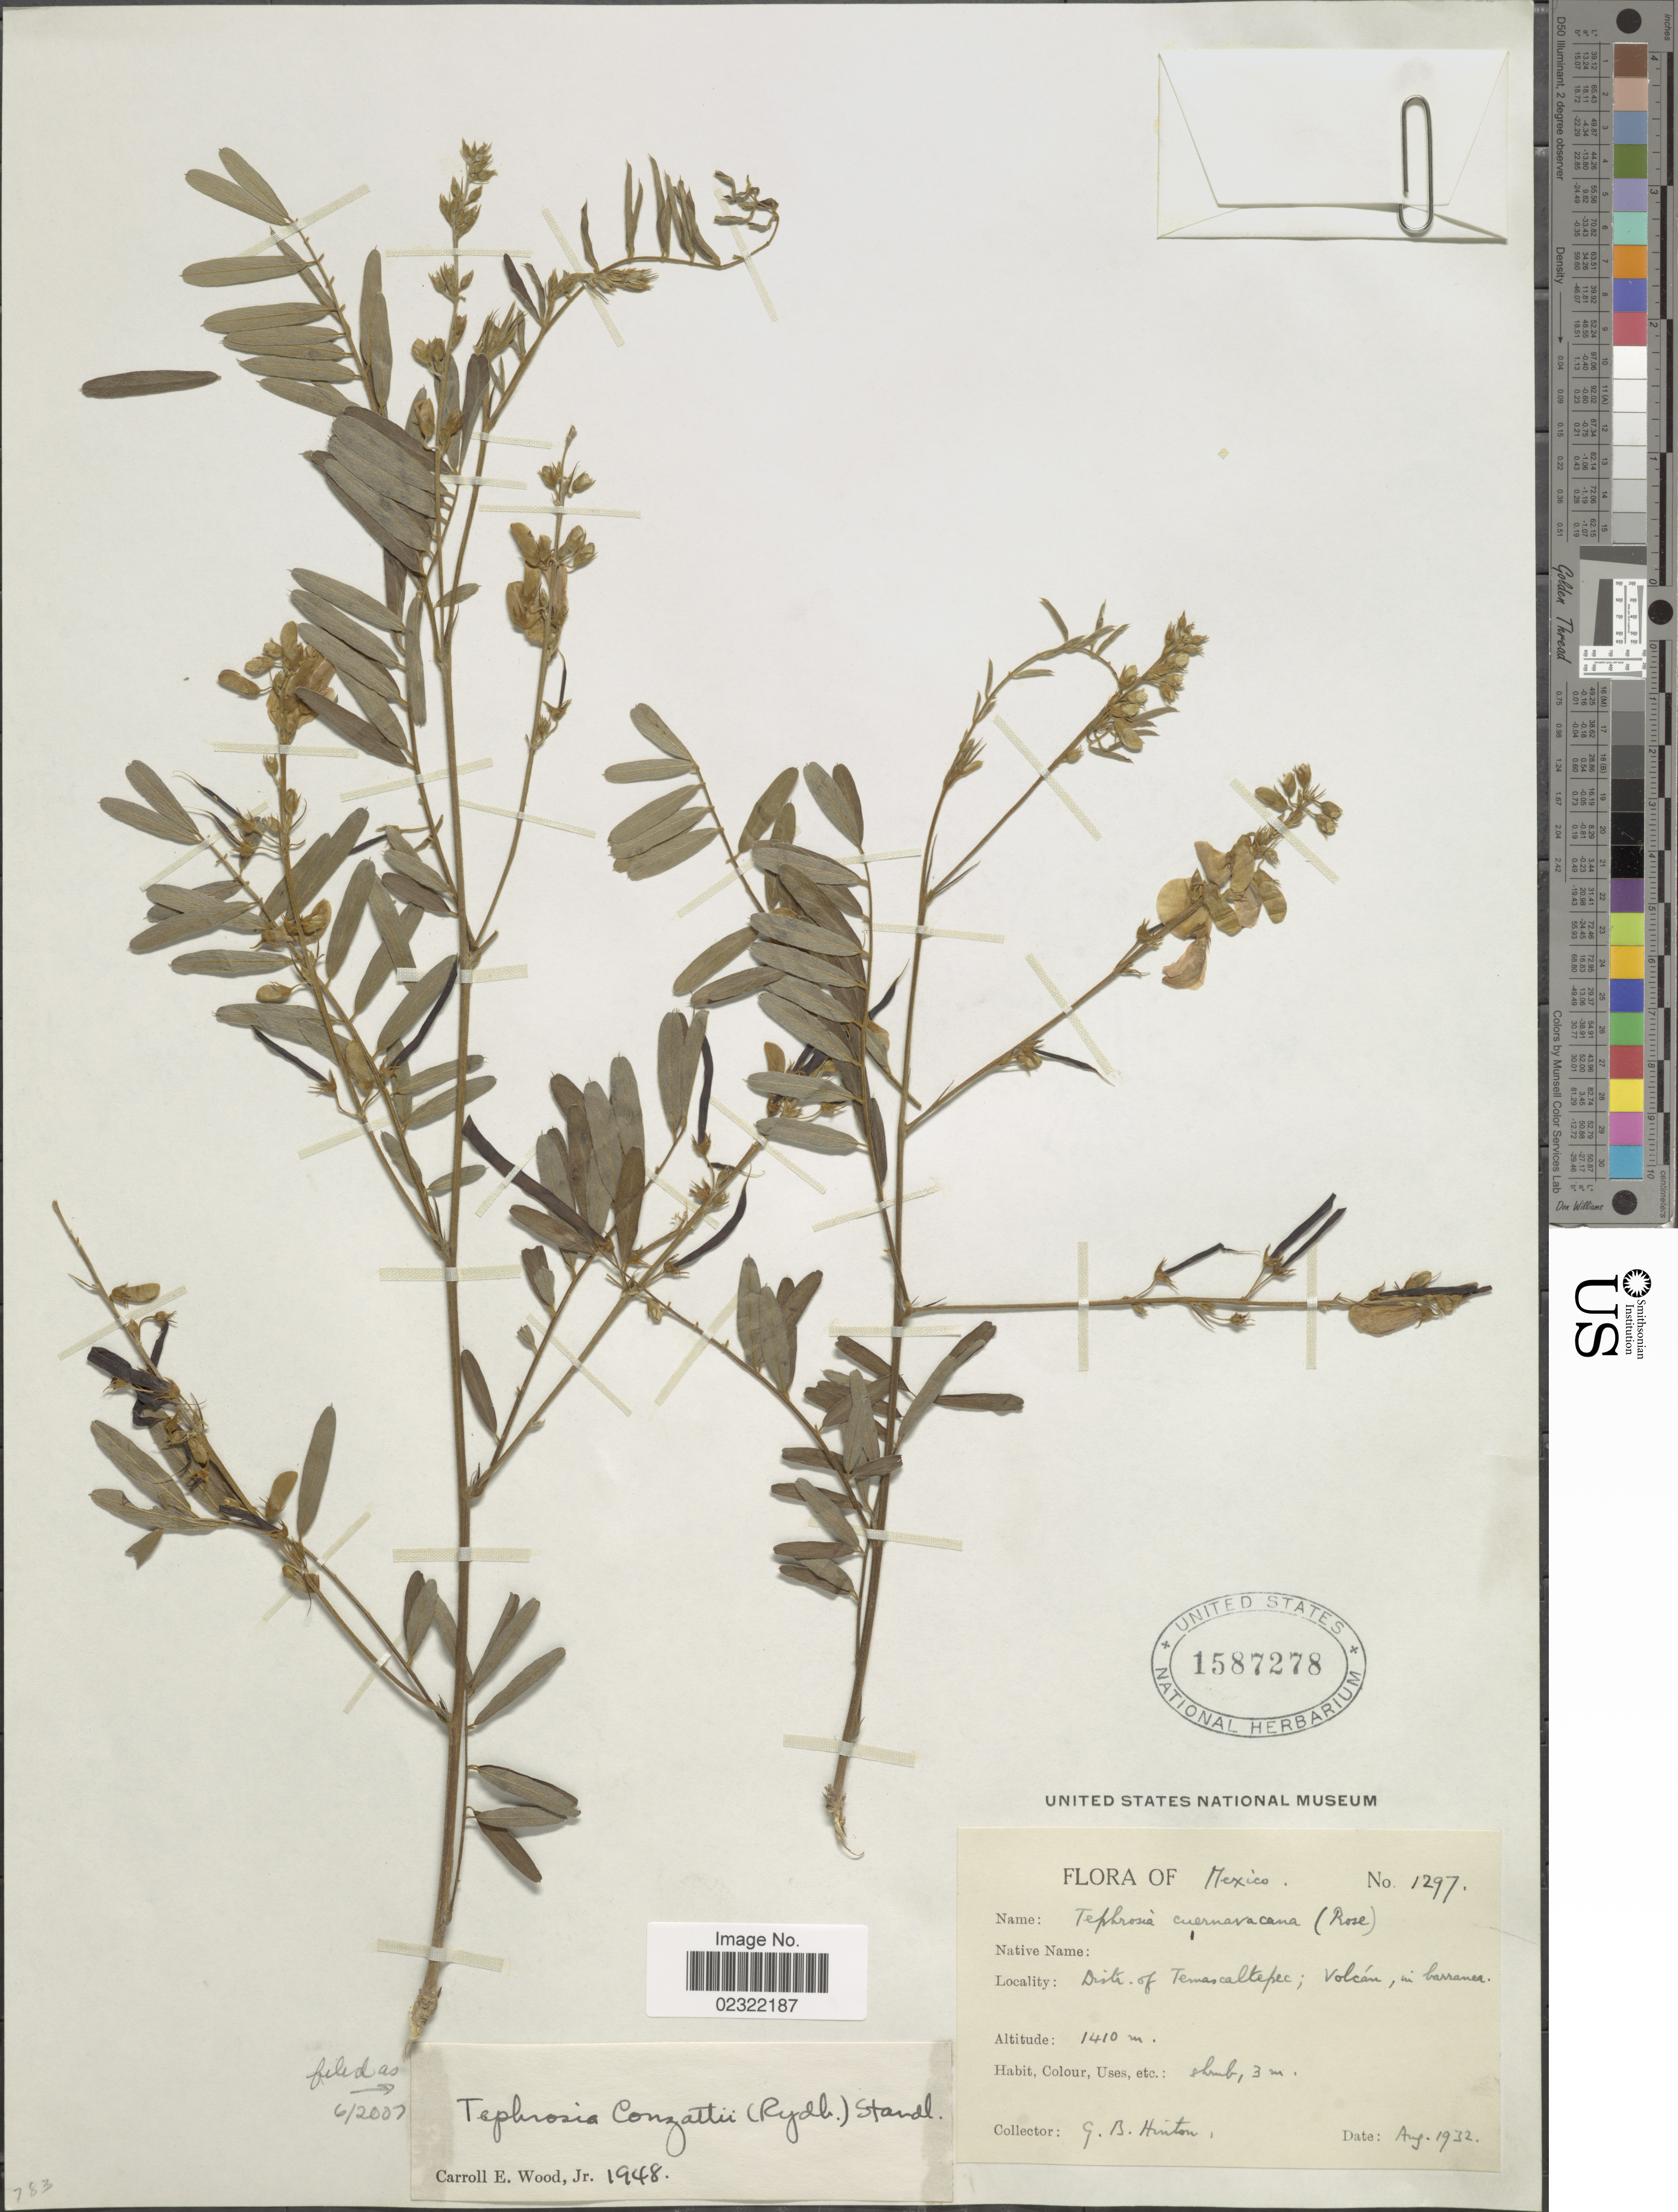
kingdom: Plantae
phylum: Tracheophyta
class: Magnoliopsida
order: Fabales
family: Fabaceae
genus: Tephrosia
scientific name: Tephrosia conzattii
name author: (Rydb.) Standl.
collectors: G. B. Hinton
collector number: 1297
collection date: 1932-08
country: Mexico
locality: Dist. of Temascaltepec; Volcán, in barranca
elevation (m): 1410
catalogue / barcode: US 1587278